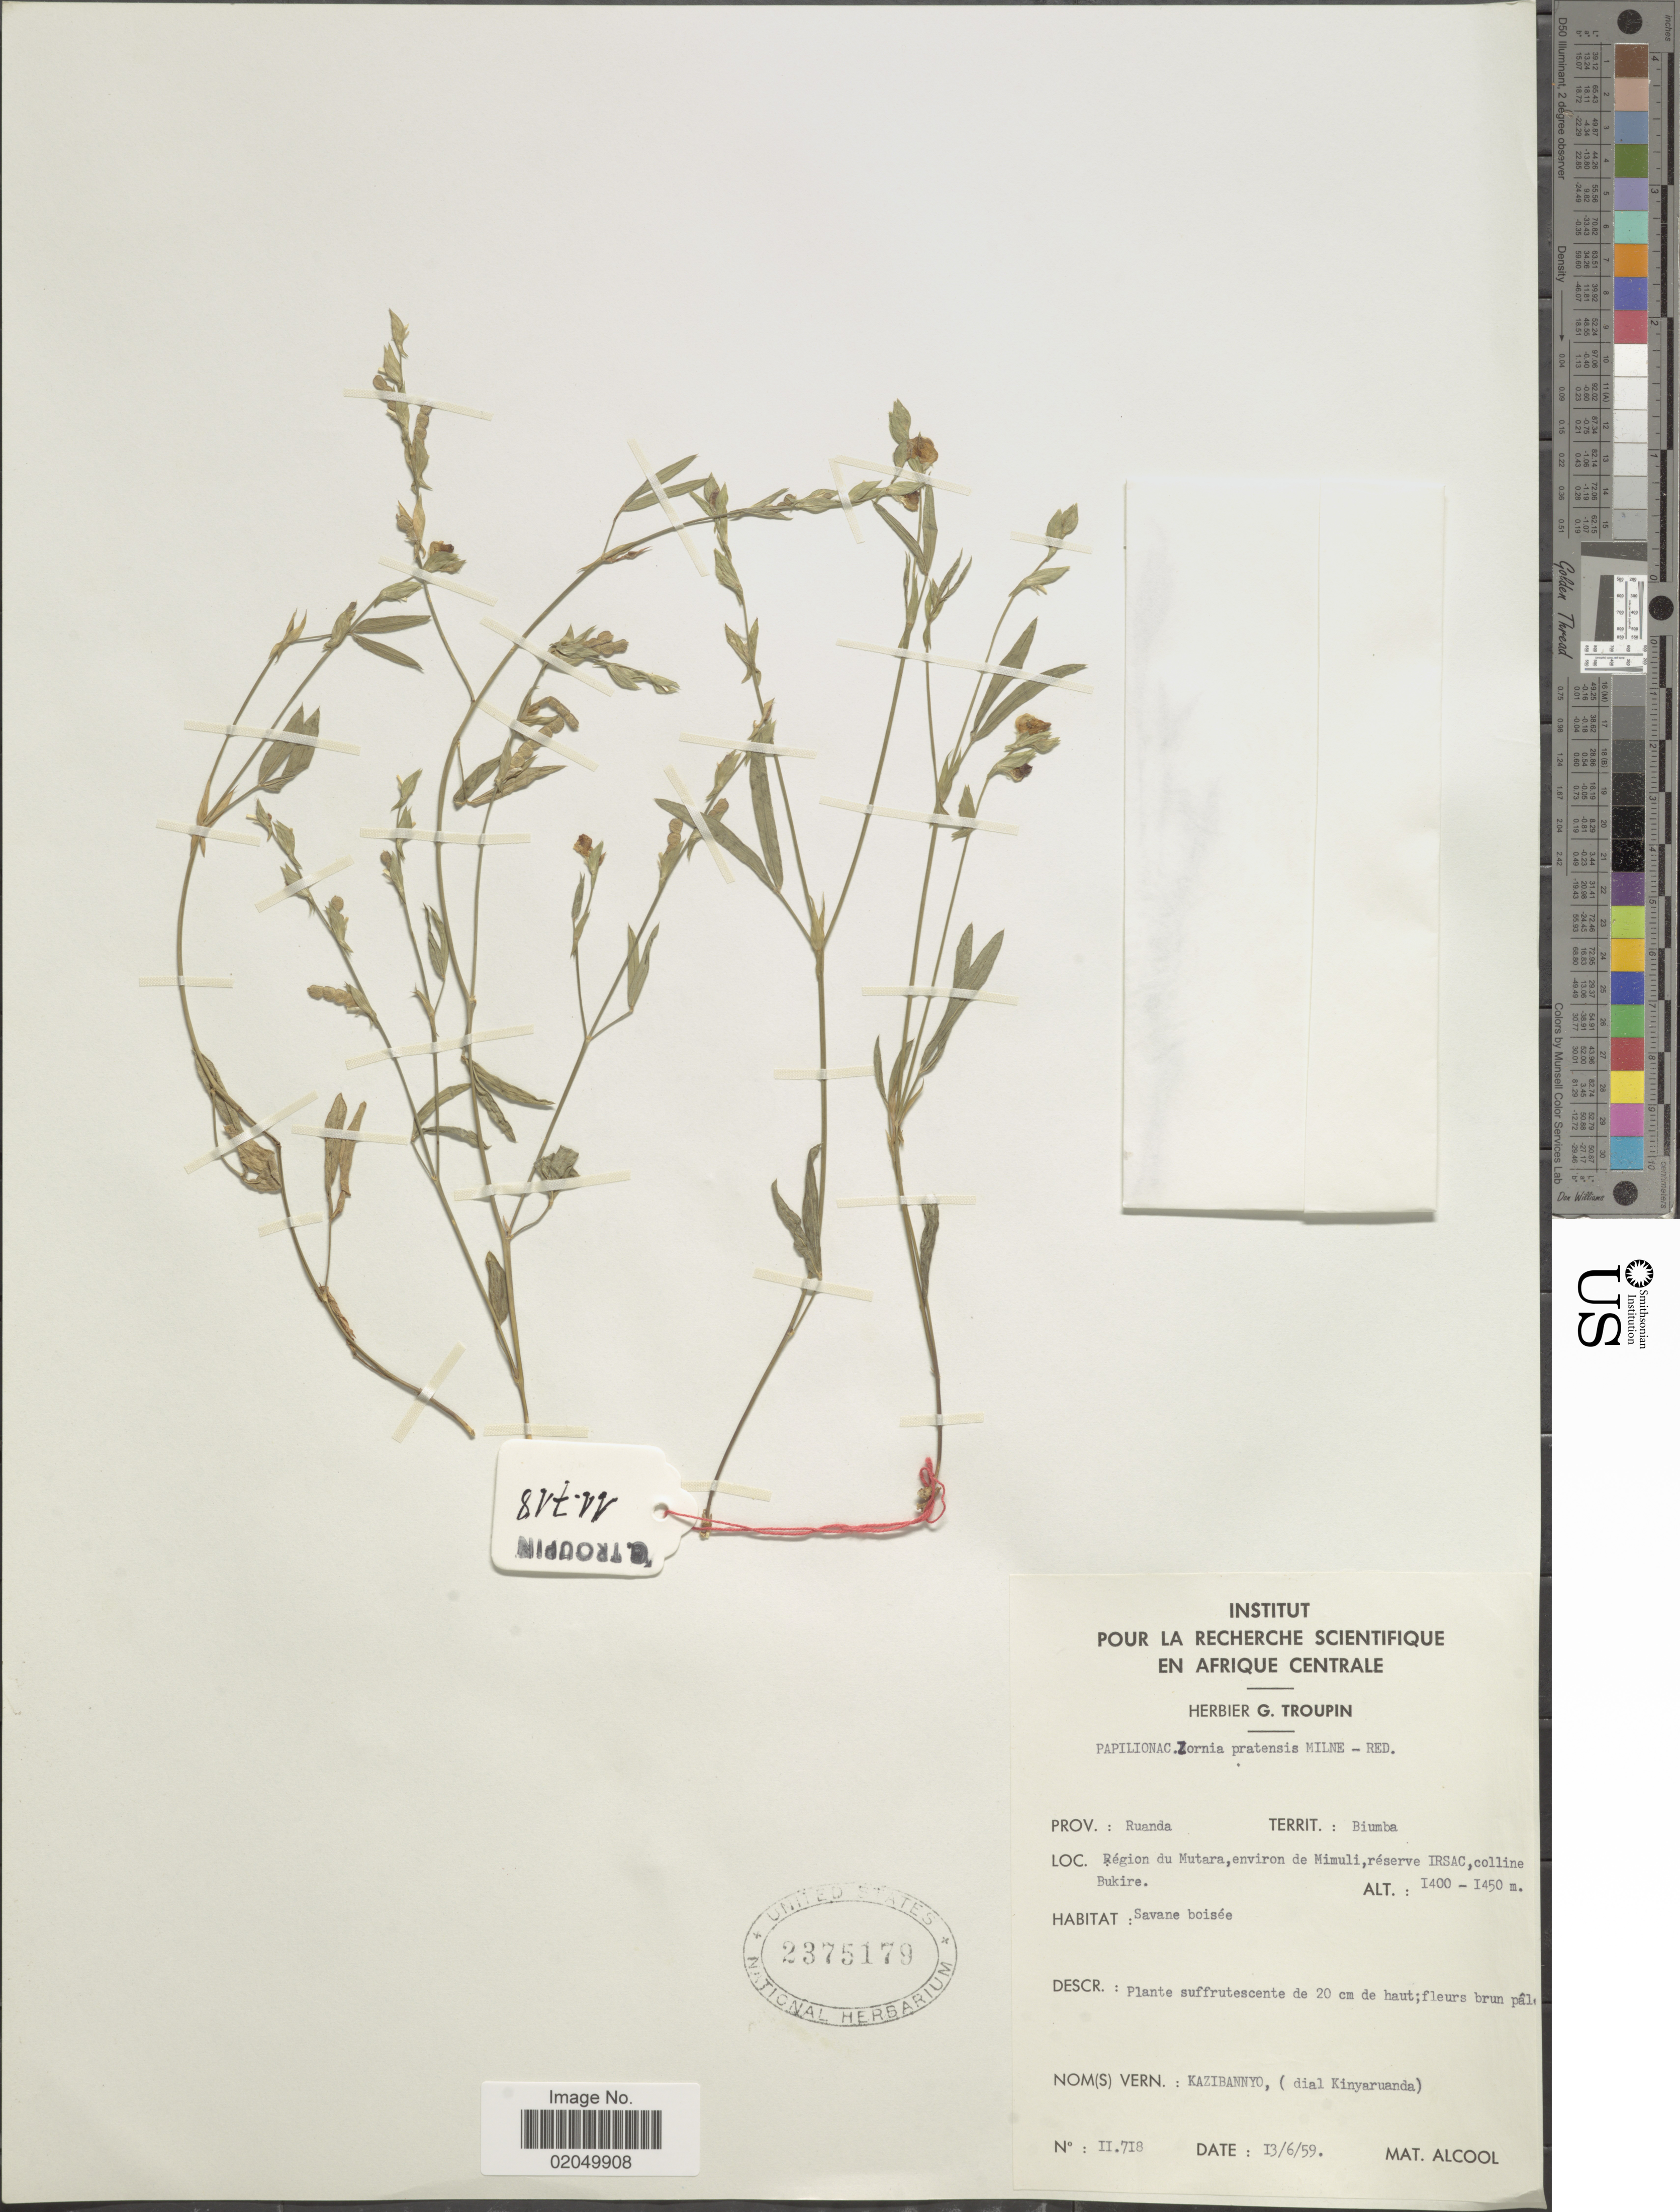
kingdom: Plantae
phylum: Tracheophyta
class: Magnoliopsida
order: Fabales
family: Fabaceae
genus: Zornia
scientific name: Zornia pratensis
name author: Milne-Redh.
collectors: M. Alcool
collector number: II718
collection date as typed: Transcribed d/m/y: 13/6/59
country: Rwanda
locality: Biumba, region du Mutara, environ de Mimuli, reserve IRSAC, colline Bukire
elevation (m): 1400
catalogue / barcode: US 2375179